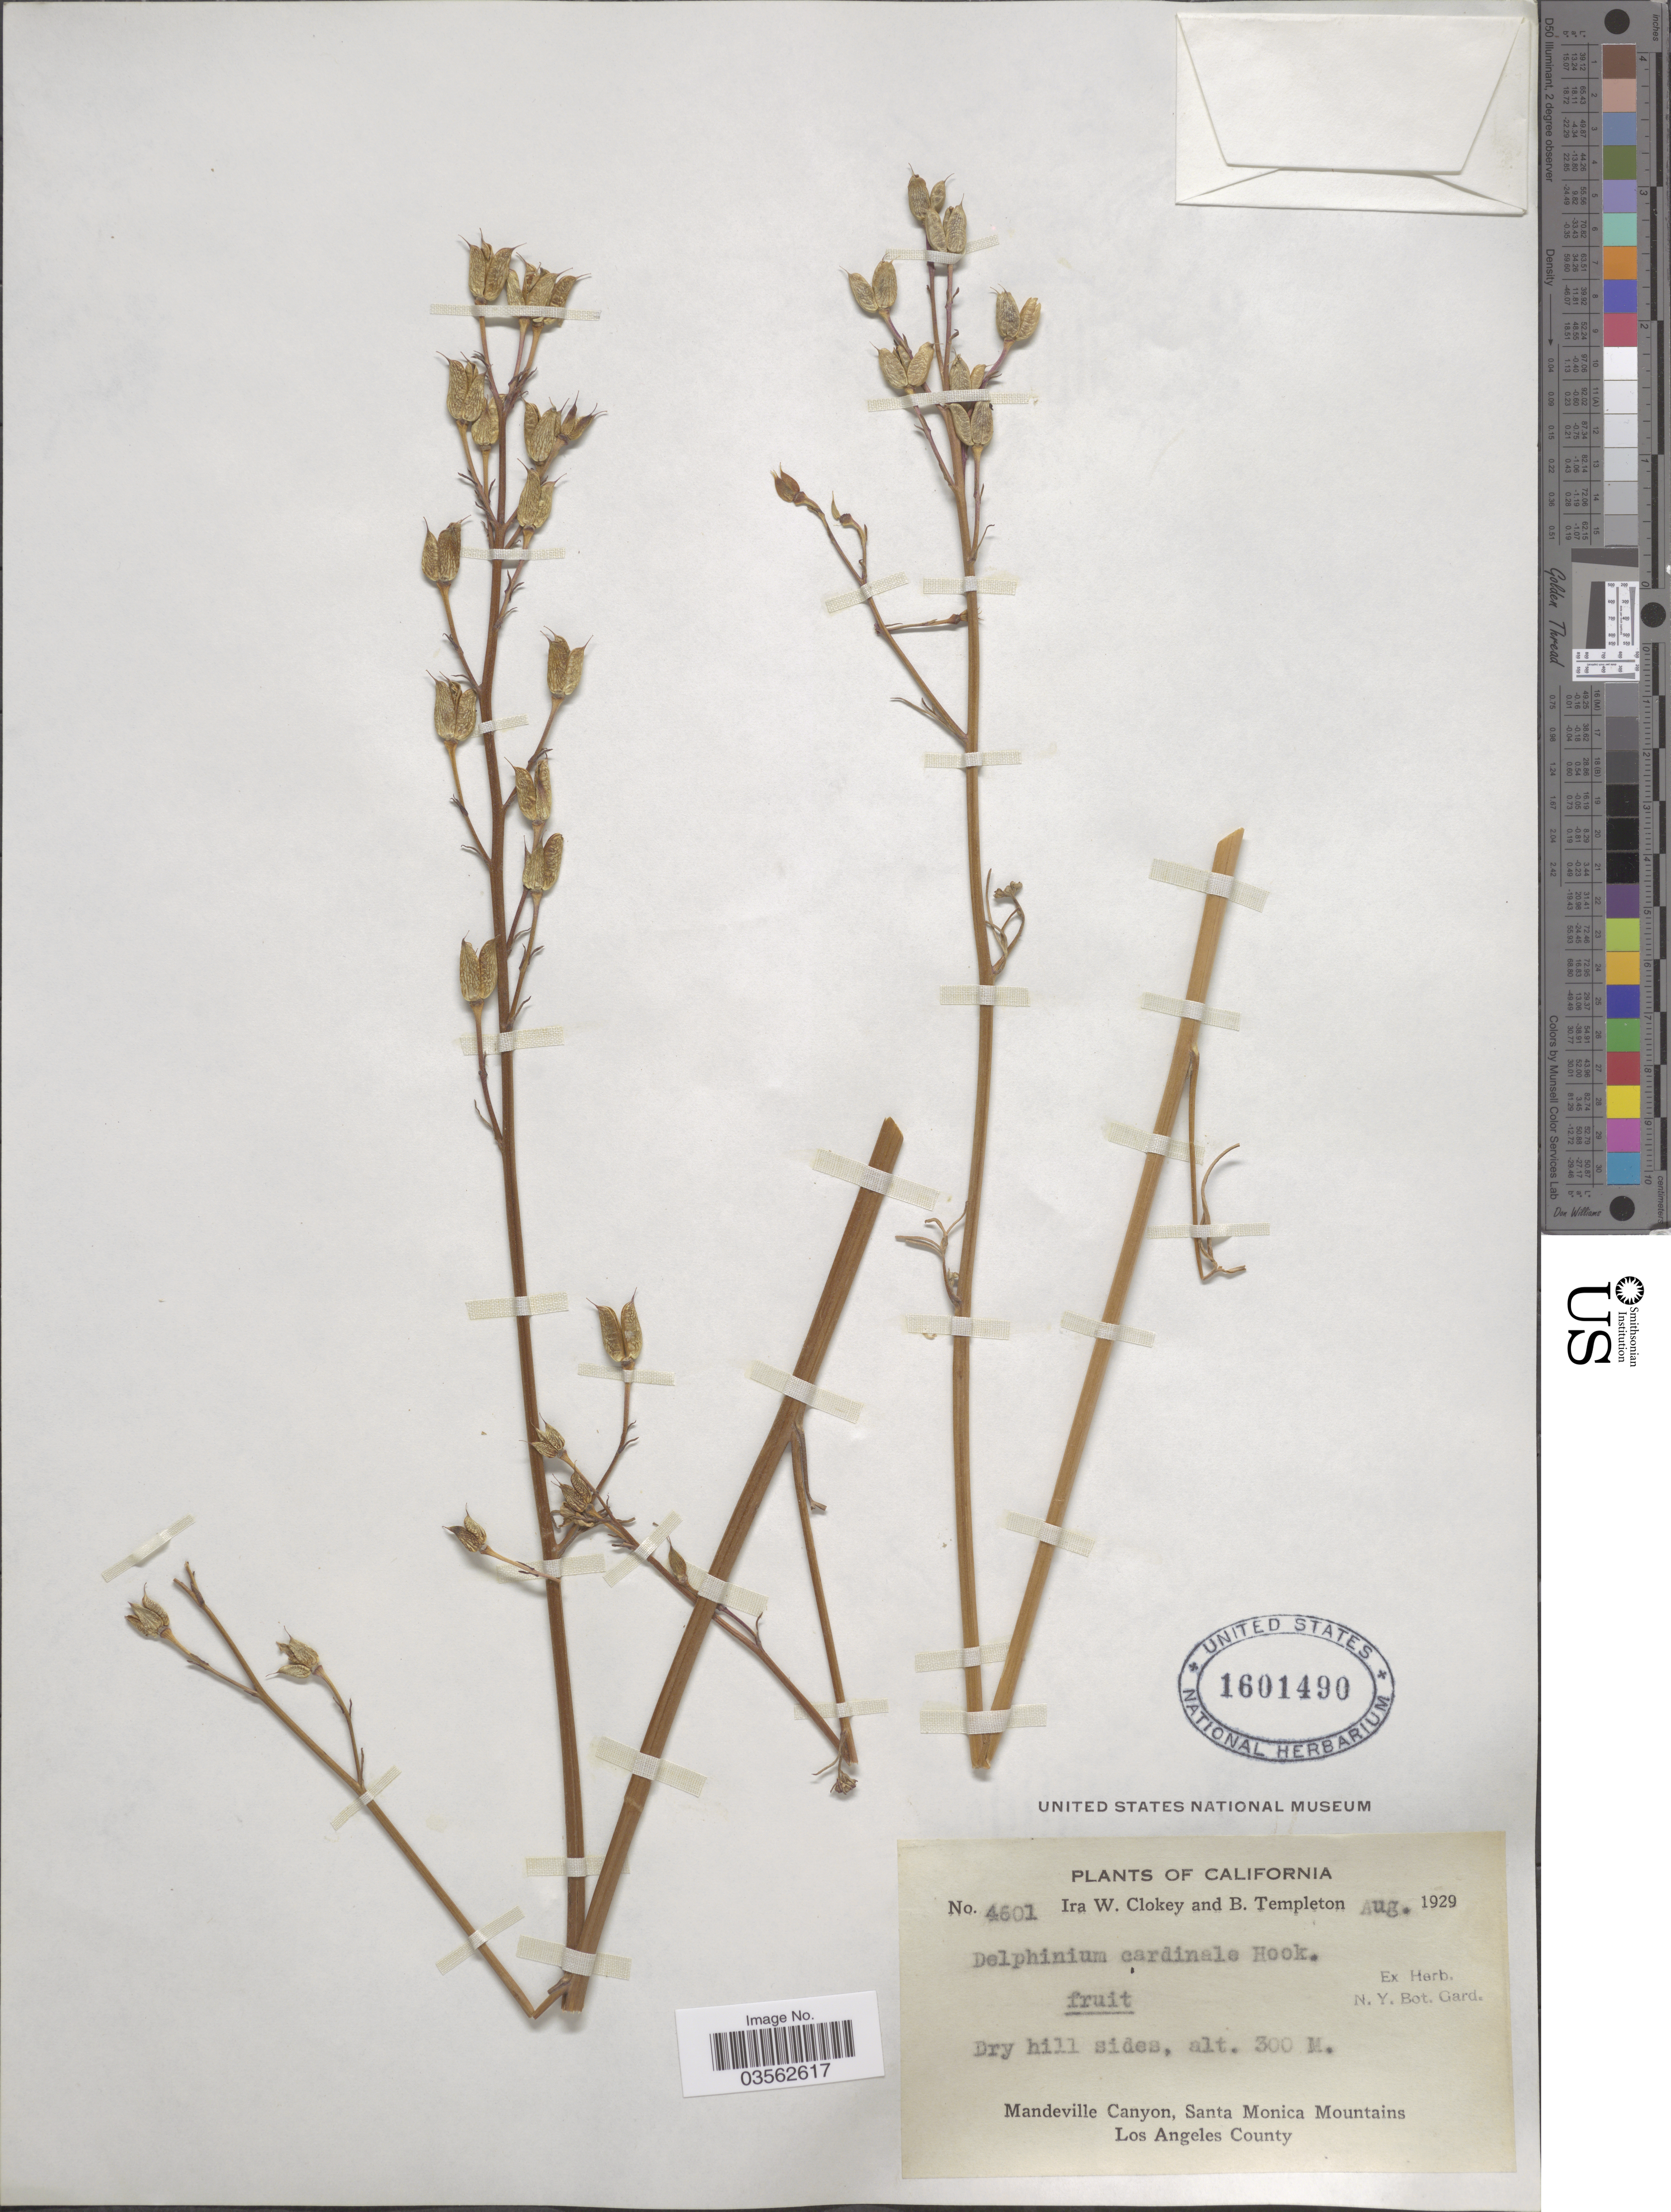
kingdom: Plantae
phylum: Tracheophyta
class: Magnoliopsida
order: Ranunculales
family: Ranunculaceae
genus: Delphinium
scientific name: Delphinium cardinale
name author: Hook.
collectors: I. W. Clokey & B. Templeton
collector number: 4601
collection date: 1929-08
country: United States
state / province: California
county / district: Los Angeles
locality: Mandeville Canyon, Santa Monica Mountains. Los Angeles County.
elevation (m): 300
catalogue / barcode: US 1601490